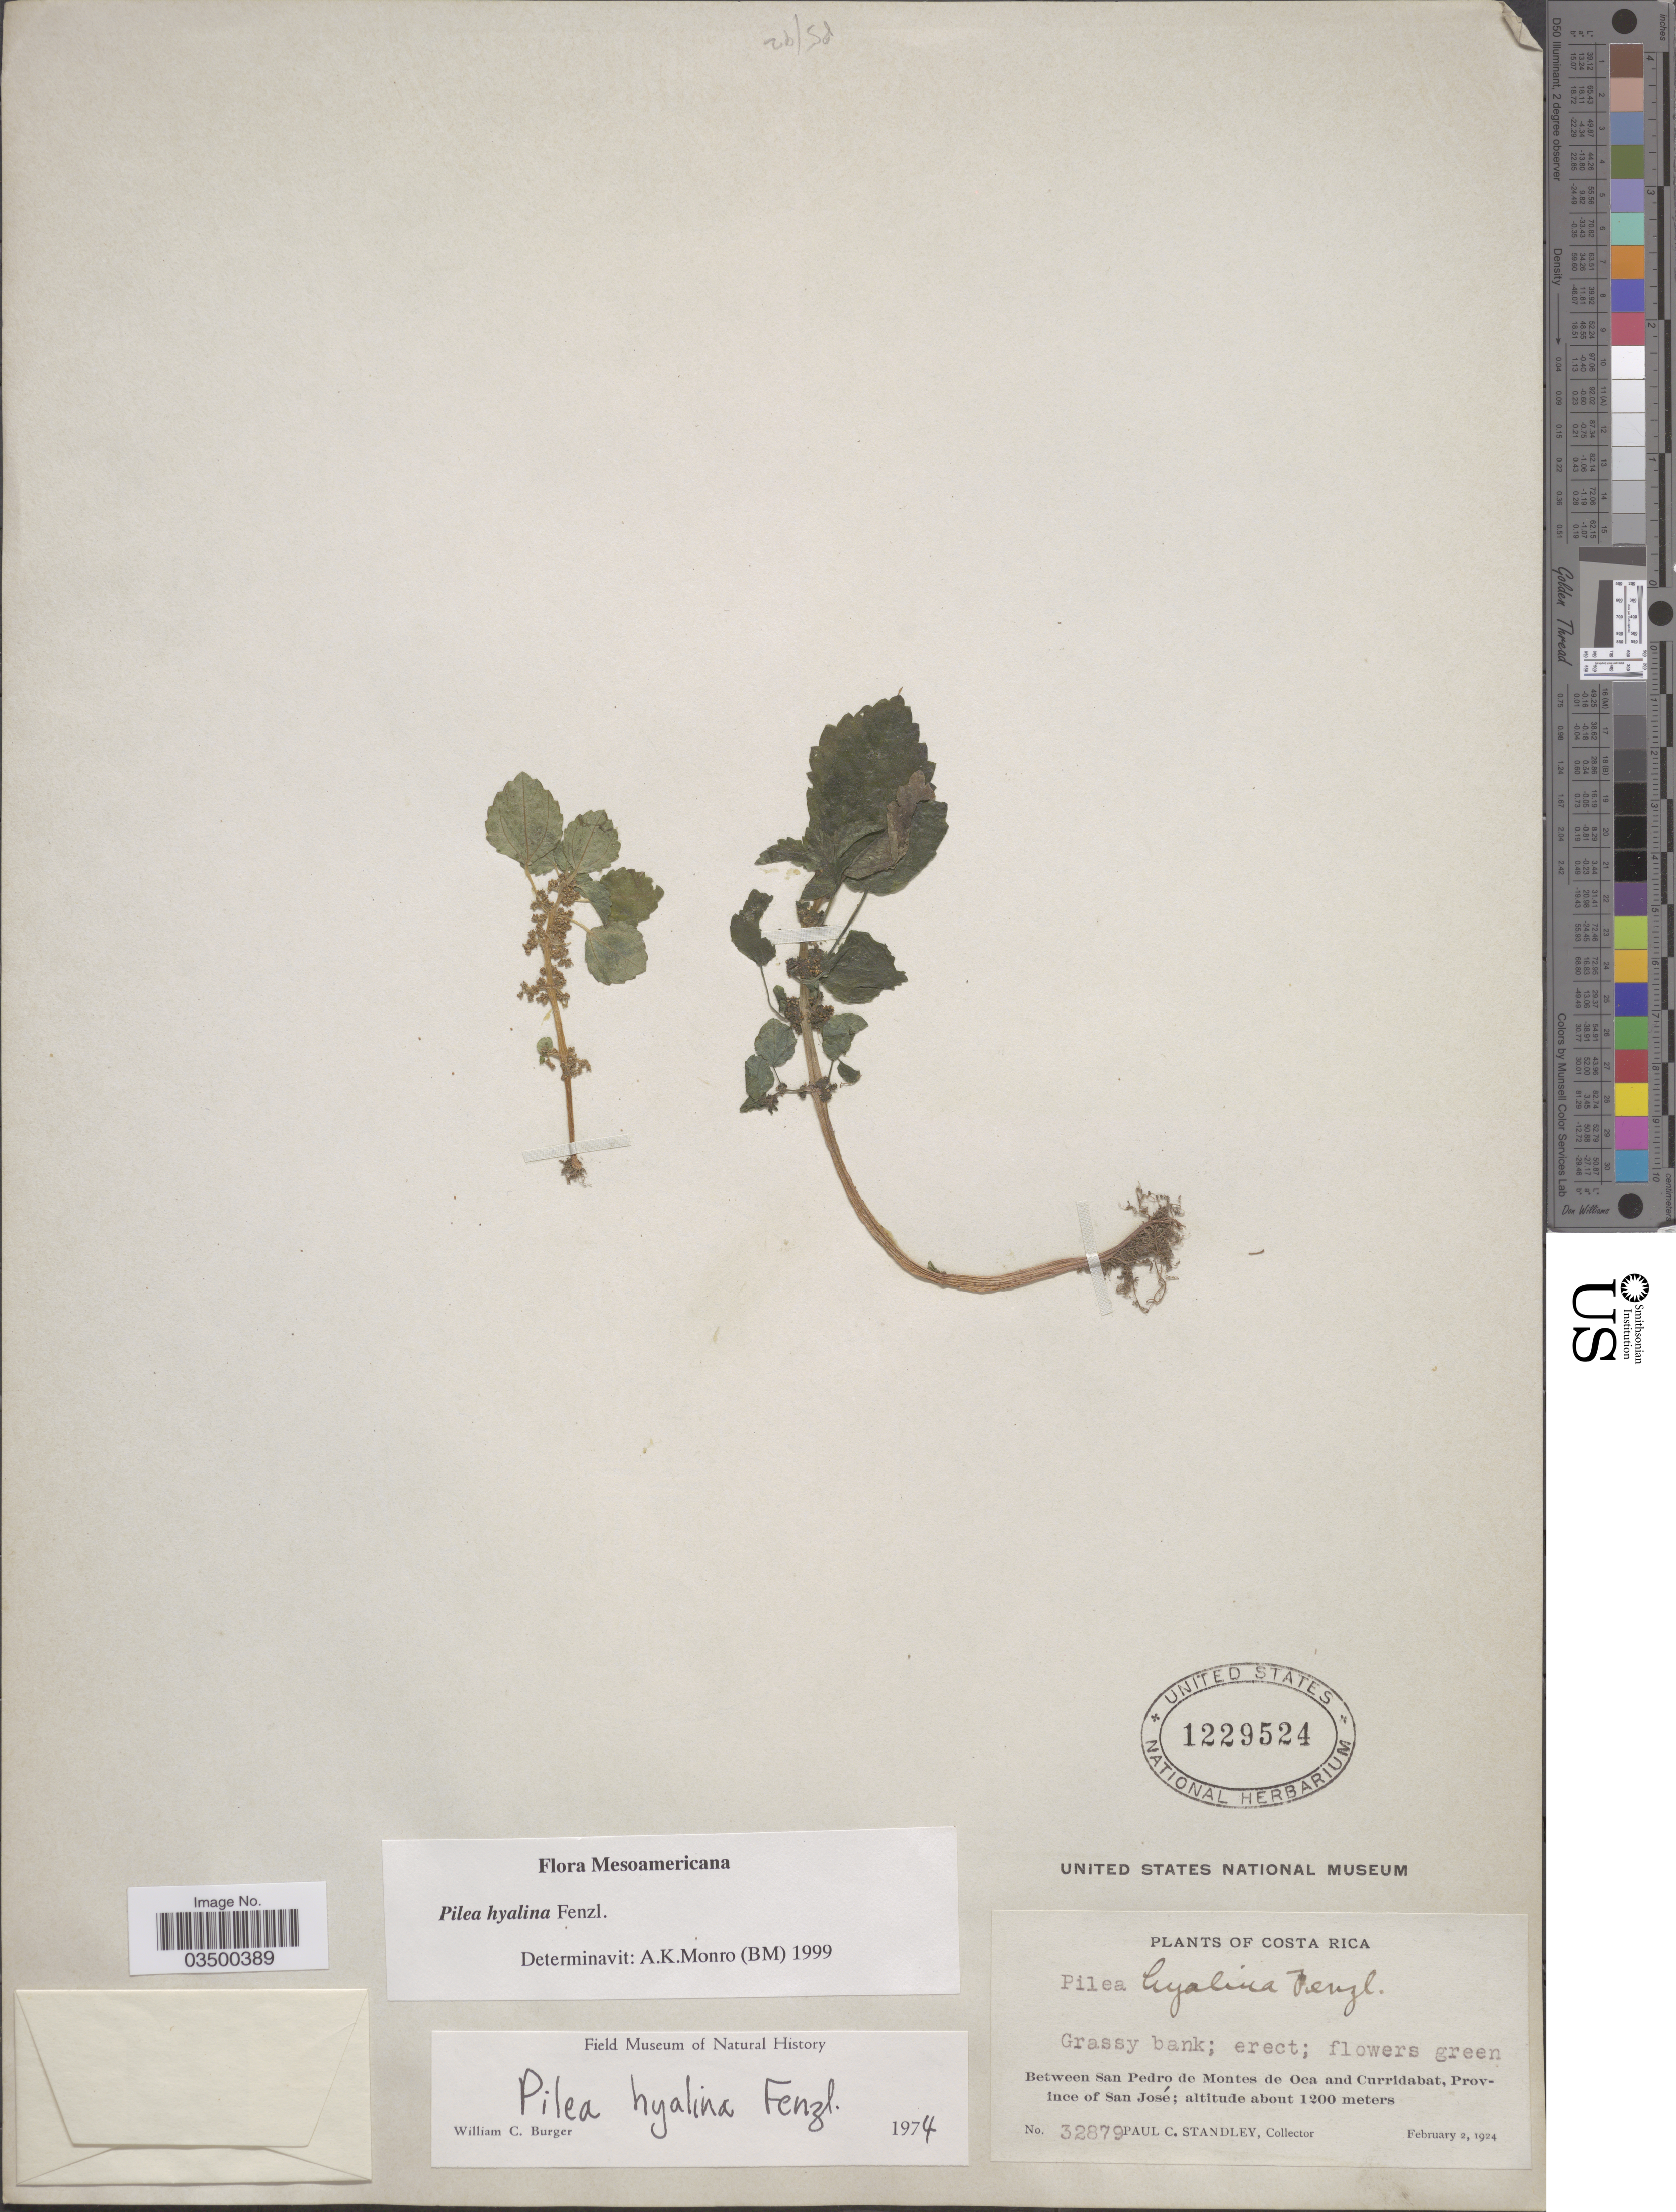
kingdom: Plantae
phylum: Tracheophyta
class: Magnoliopsida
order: Rosales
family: Urticaceae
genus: Pilea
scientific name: Pilea hyalina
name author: Fenzl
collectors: P. C. Standley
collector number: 32879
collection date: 1924-02-02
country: Costa Rica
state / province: San José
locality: Between San Pedro de Montes de Oca and Curridabat.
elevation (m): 1200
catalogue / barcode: US 1229524